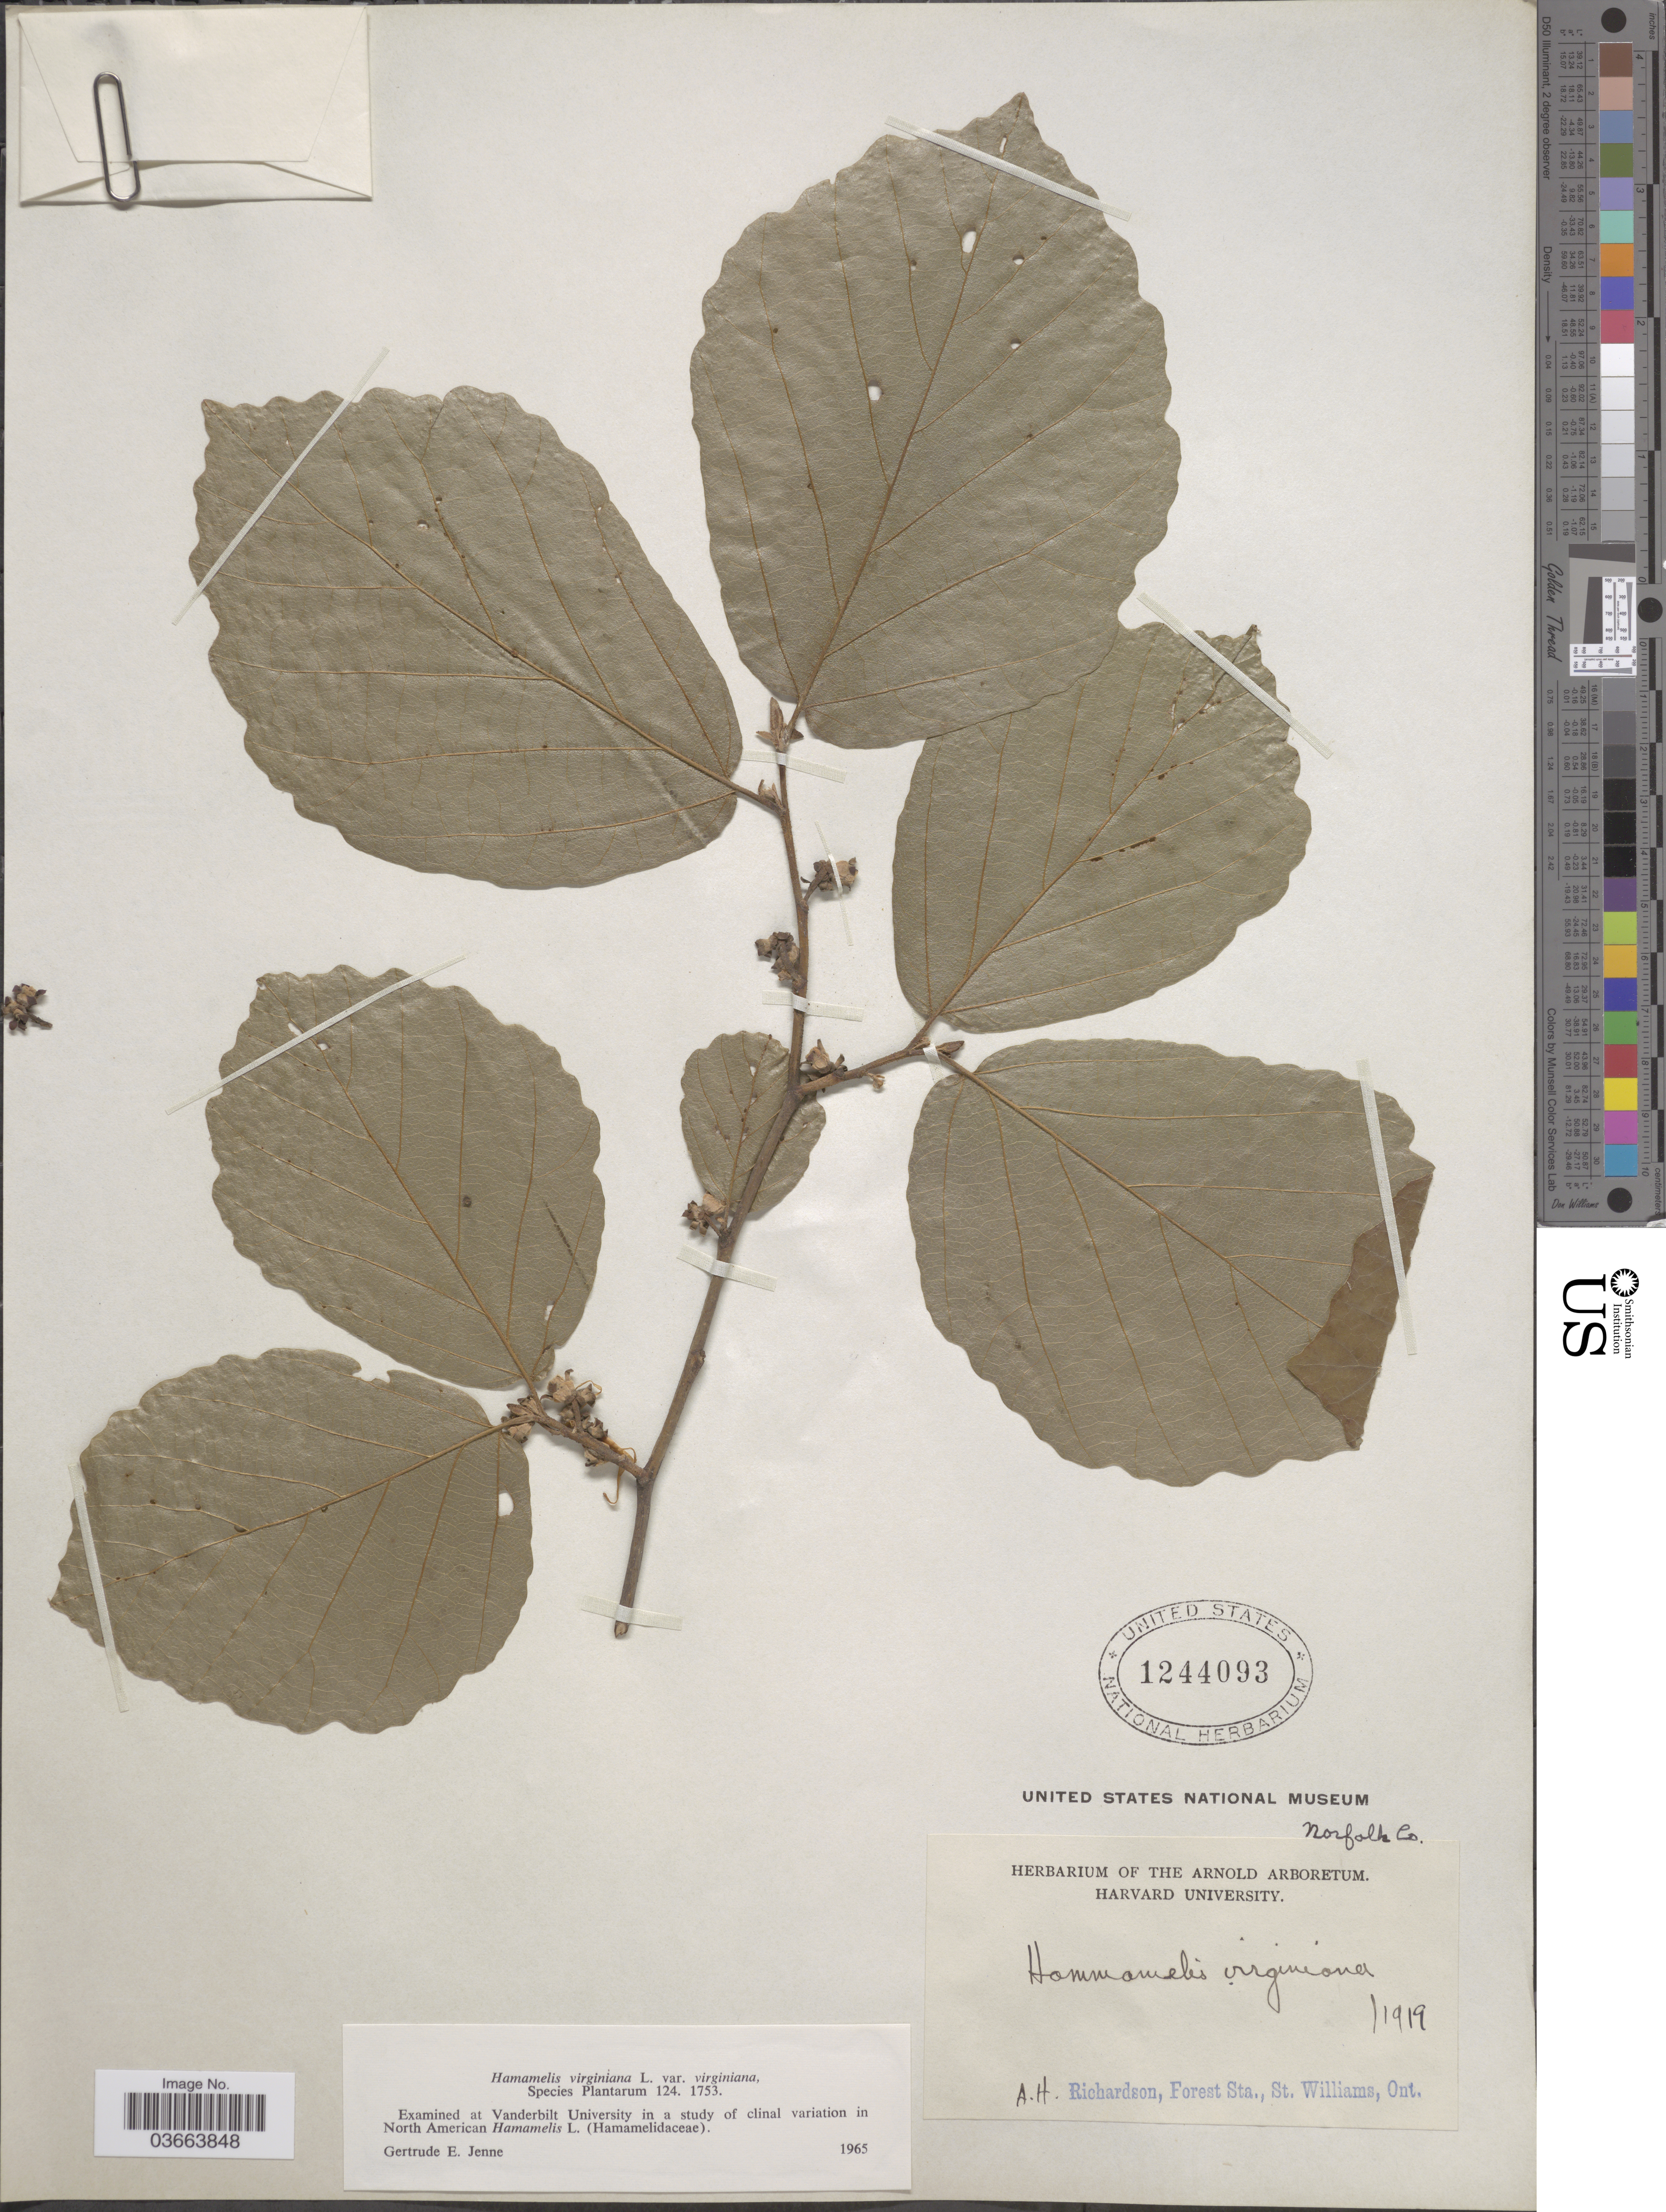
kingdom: Plantae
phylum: Tracheophyta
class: Magnoliopsida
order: Saxifragales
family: Hamamelidaceae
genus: Hamamelis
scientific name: Hamamelis virginiana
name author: L.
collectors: A. Richardson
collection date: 1919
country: Canada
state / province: Ontario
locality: Norfolk Co. Forest Sta. St. Williams.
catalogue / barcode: US 1244093